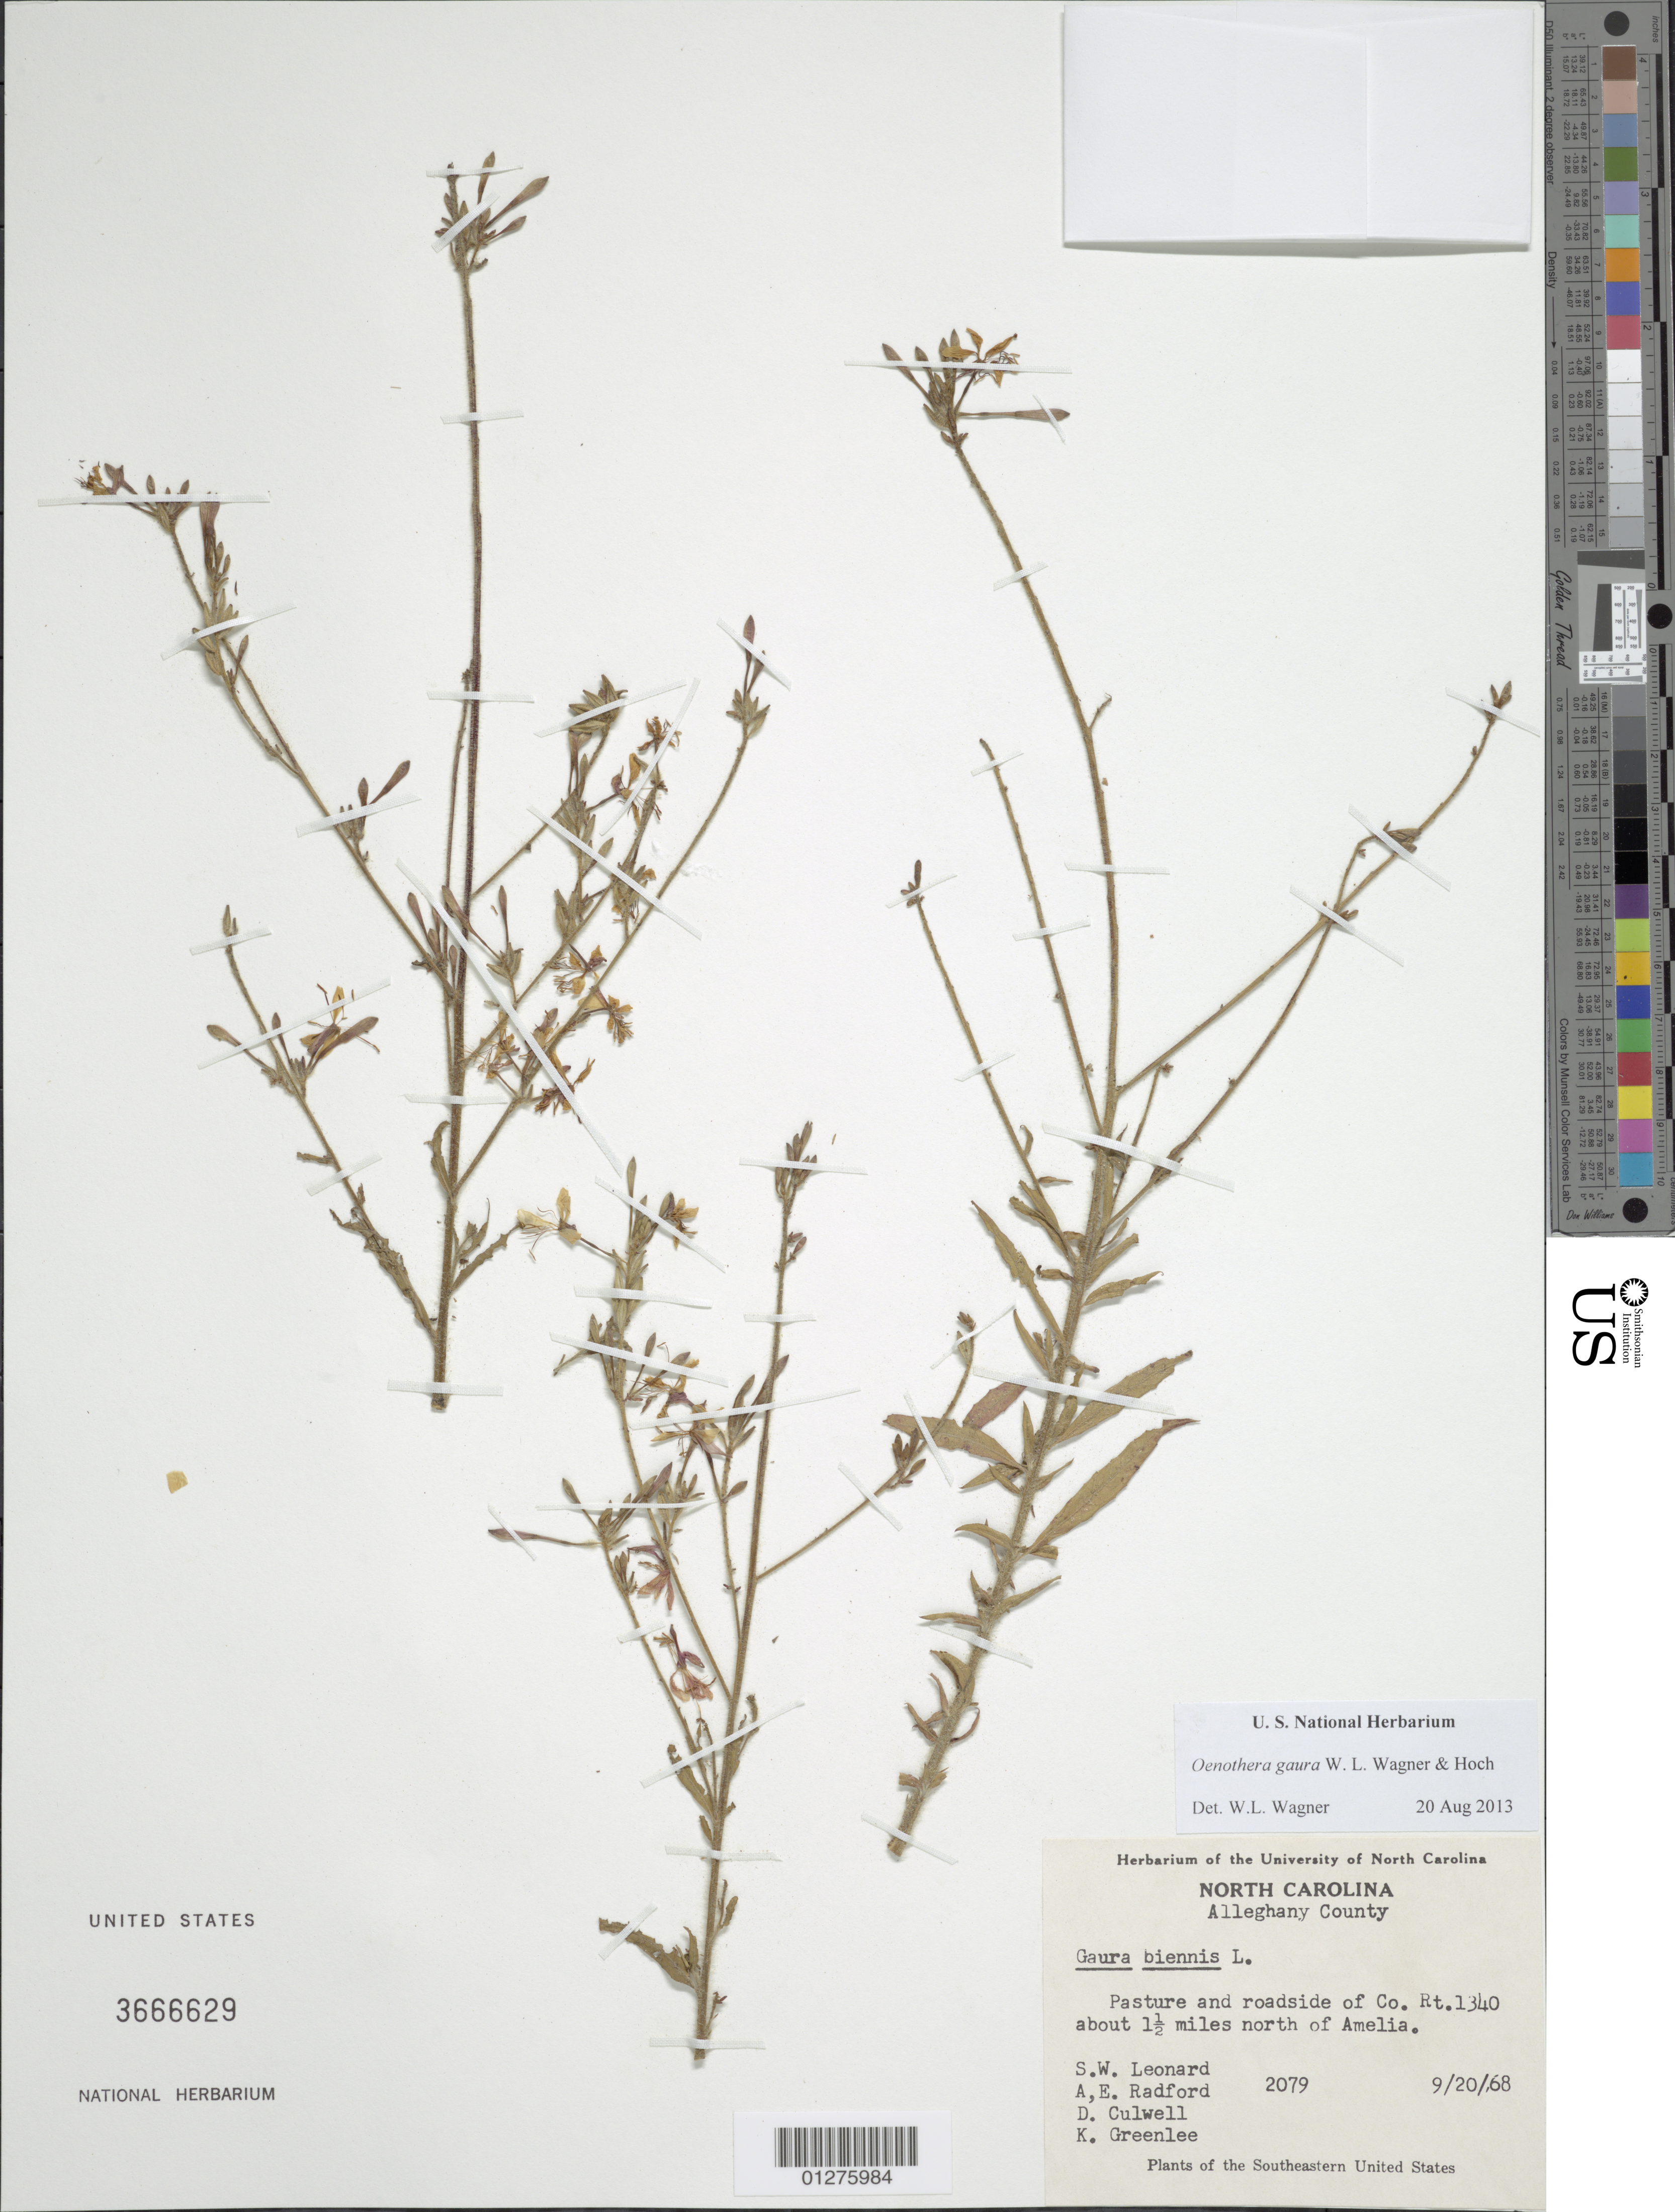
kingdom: Plantae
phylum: Tracheophyta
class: Magnoliopsida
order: Myrtales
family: Onagraceae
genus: Oenothera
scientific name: Oenothera gaura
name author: W.L. Wagner & Hoch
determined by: Wagner, W. L., (BOT), Smithsonian Institution - National Museum of Natural History (UNITED STATES)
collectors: S. W. Leonard et al.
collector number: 2079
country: United States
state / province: North Carolina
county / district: Alleghany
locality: Roadside of Co. Rt. 1340 about 11/2 miles north of Amelia.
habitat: Pasture and roadside.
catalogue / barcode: US 3666629